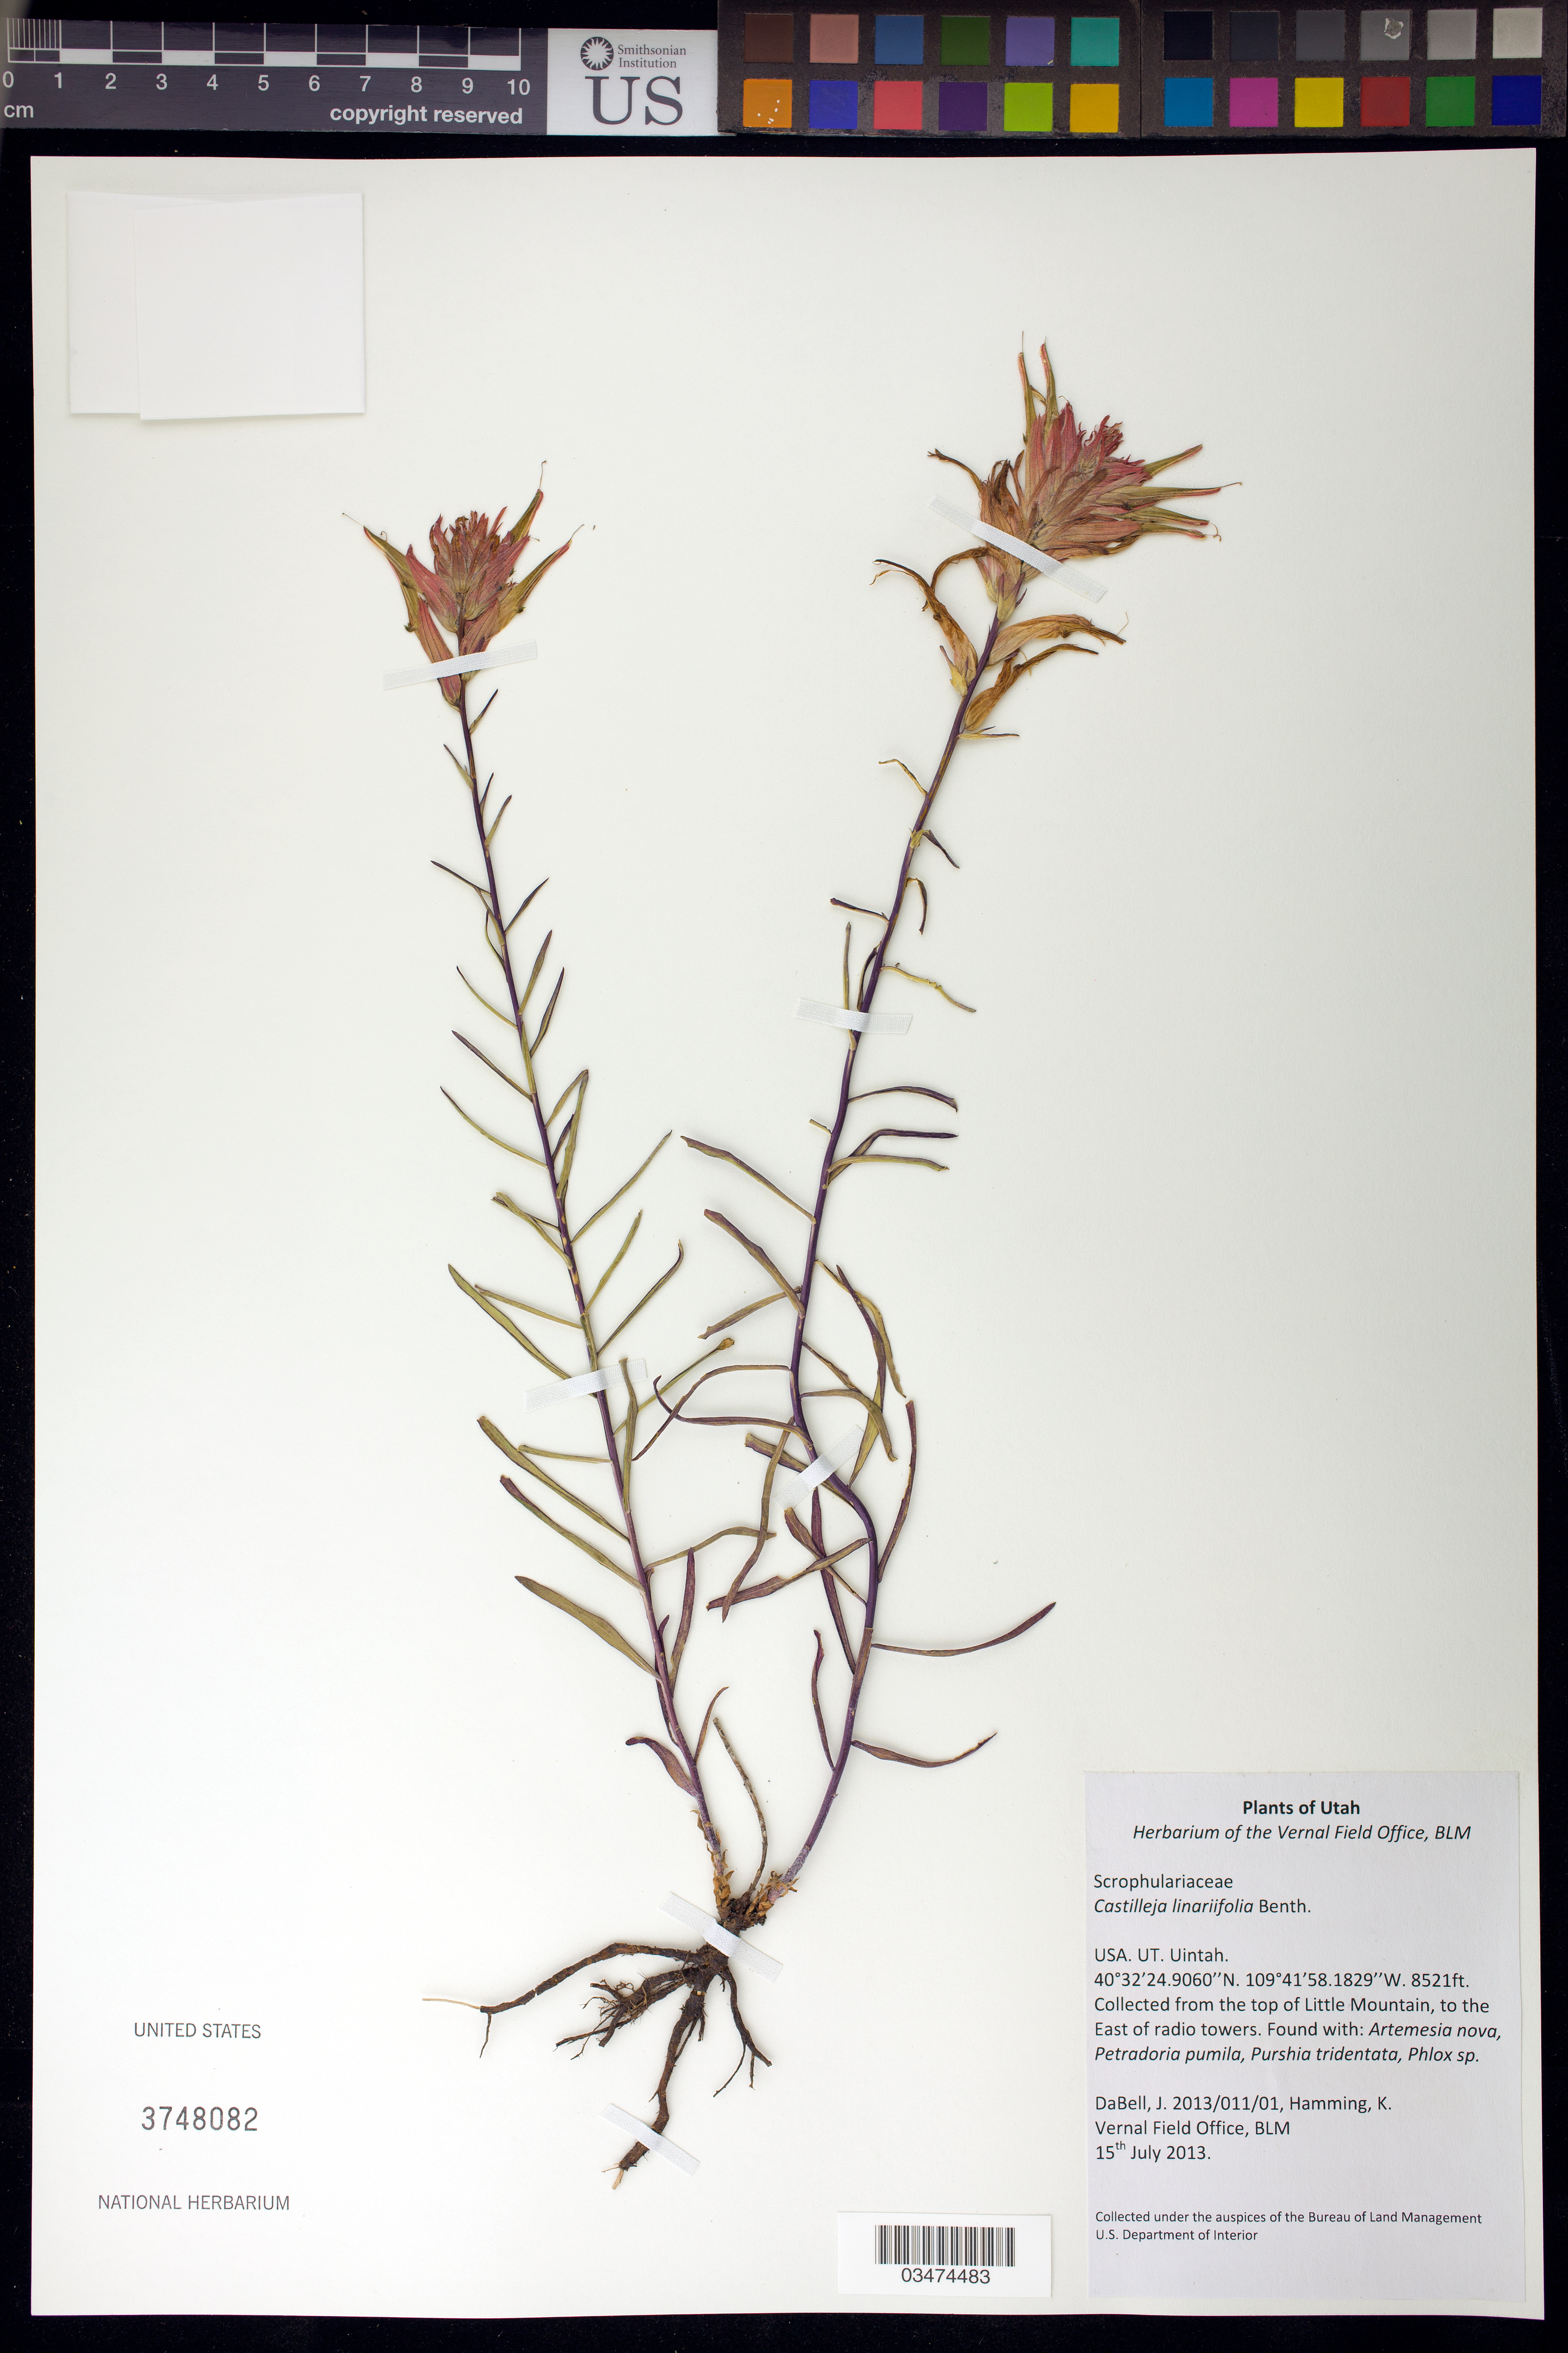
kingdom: Plantae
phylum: Tracheophyta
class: Magnoliopsida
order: Lamiales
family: Orobanchaceae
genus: Castilleja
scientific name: Castilleja linariifolia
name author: Benth.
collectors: J. DaBell & K. Hamming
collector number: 2013/011/01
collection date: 2013-07-15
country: United States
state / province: Utah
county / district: Uintah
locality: Top off Little Mountain, to the E of radio towers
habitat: With Artemisia nova, Phlox sp, ect.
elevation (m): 2597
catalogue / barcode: US 3748082